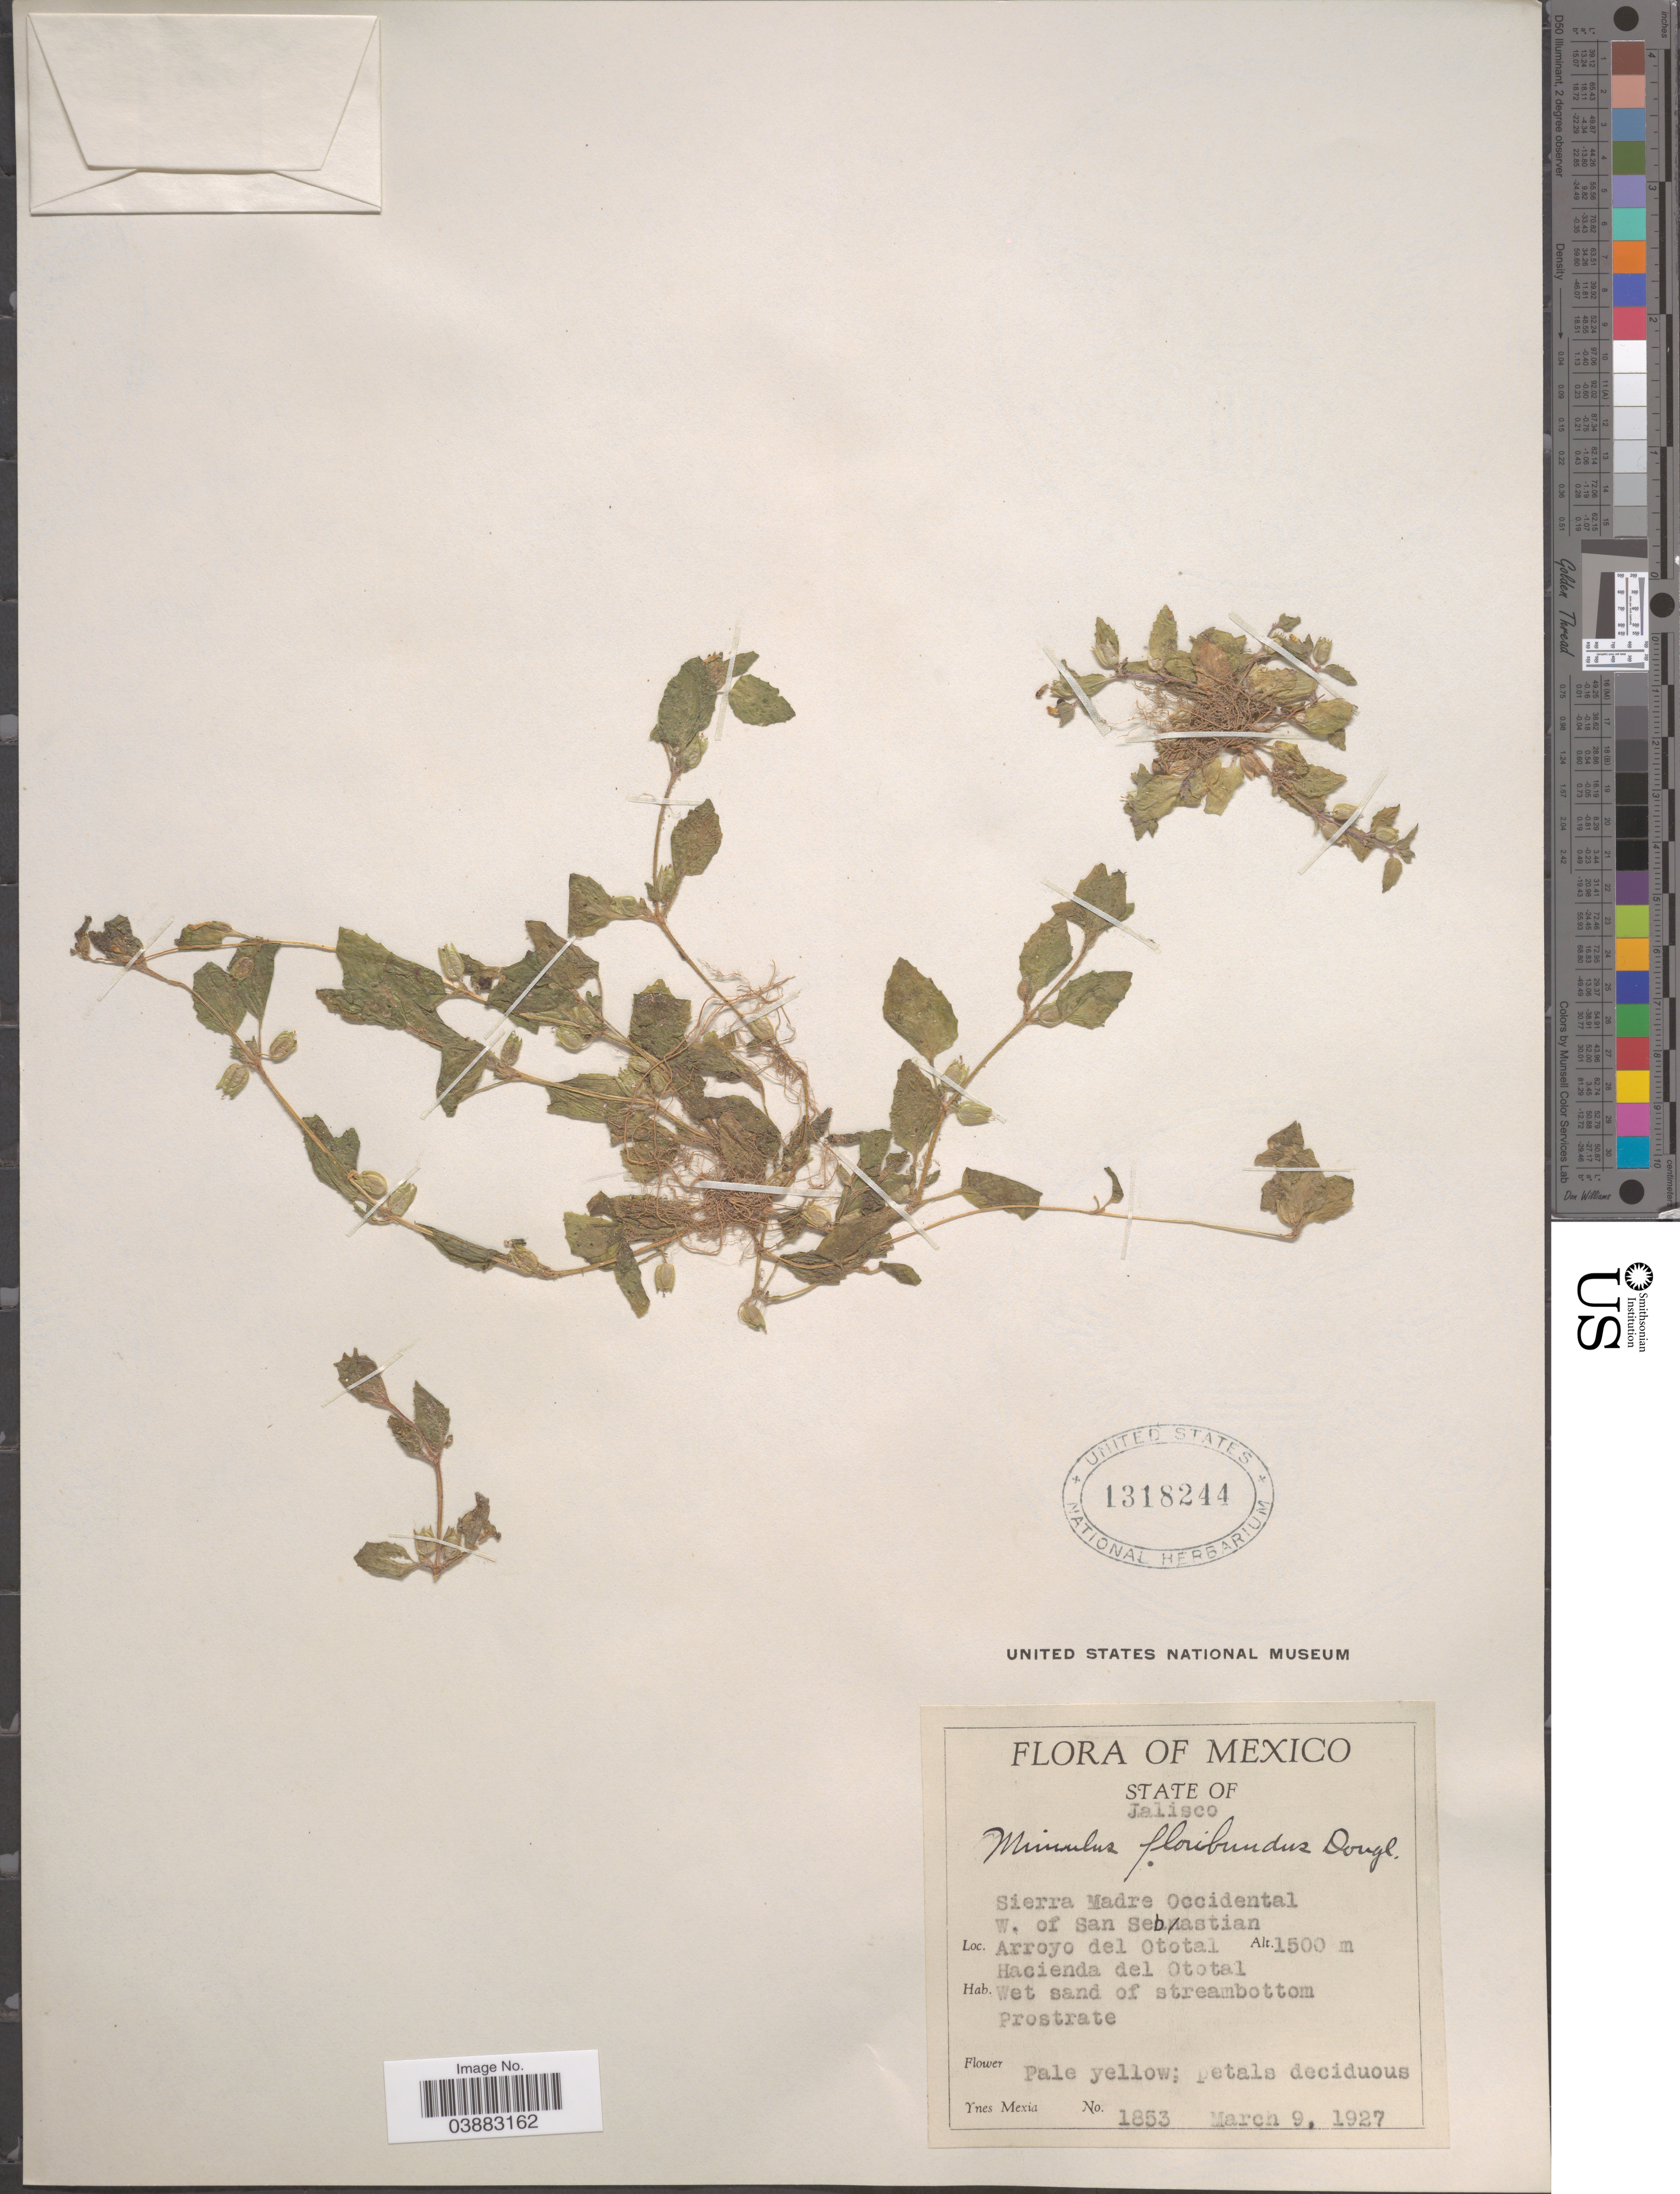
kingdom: Plantae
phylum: Tracheophyta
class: Magnoliopsida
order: Lamiales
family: Phrymaceae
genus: Mimulus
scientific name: Mimulus floribundus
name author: Douglas ex Lindl.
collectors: Y. Mexia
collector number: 1853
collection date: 1927-03-09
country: Mexico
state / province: Jalisco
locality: Sierra Madre Occidental W. of San Sebastian. Arroyo del Ototal. Hacienda del Ototal.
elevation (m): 1500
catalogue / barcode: US 1318244